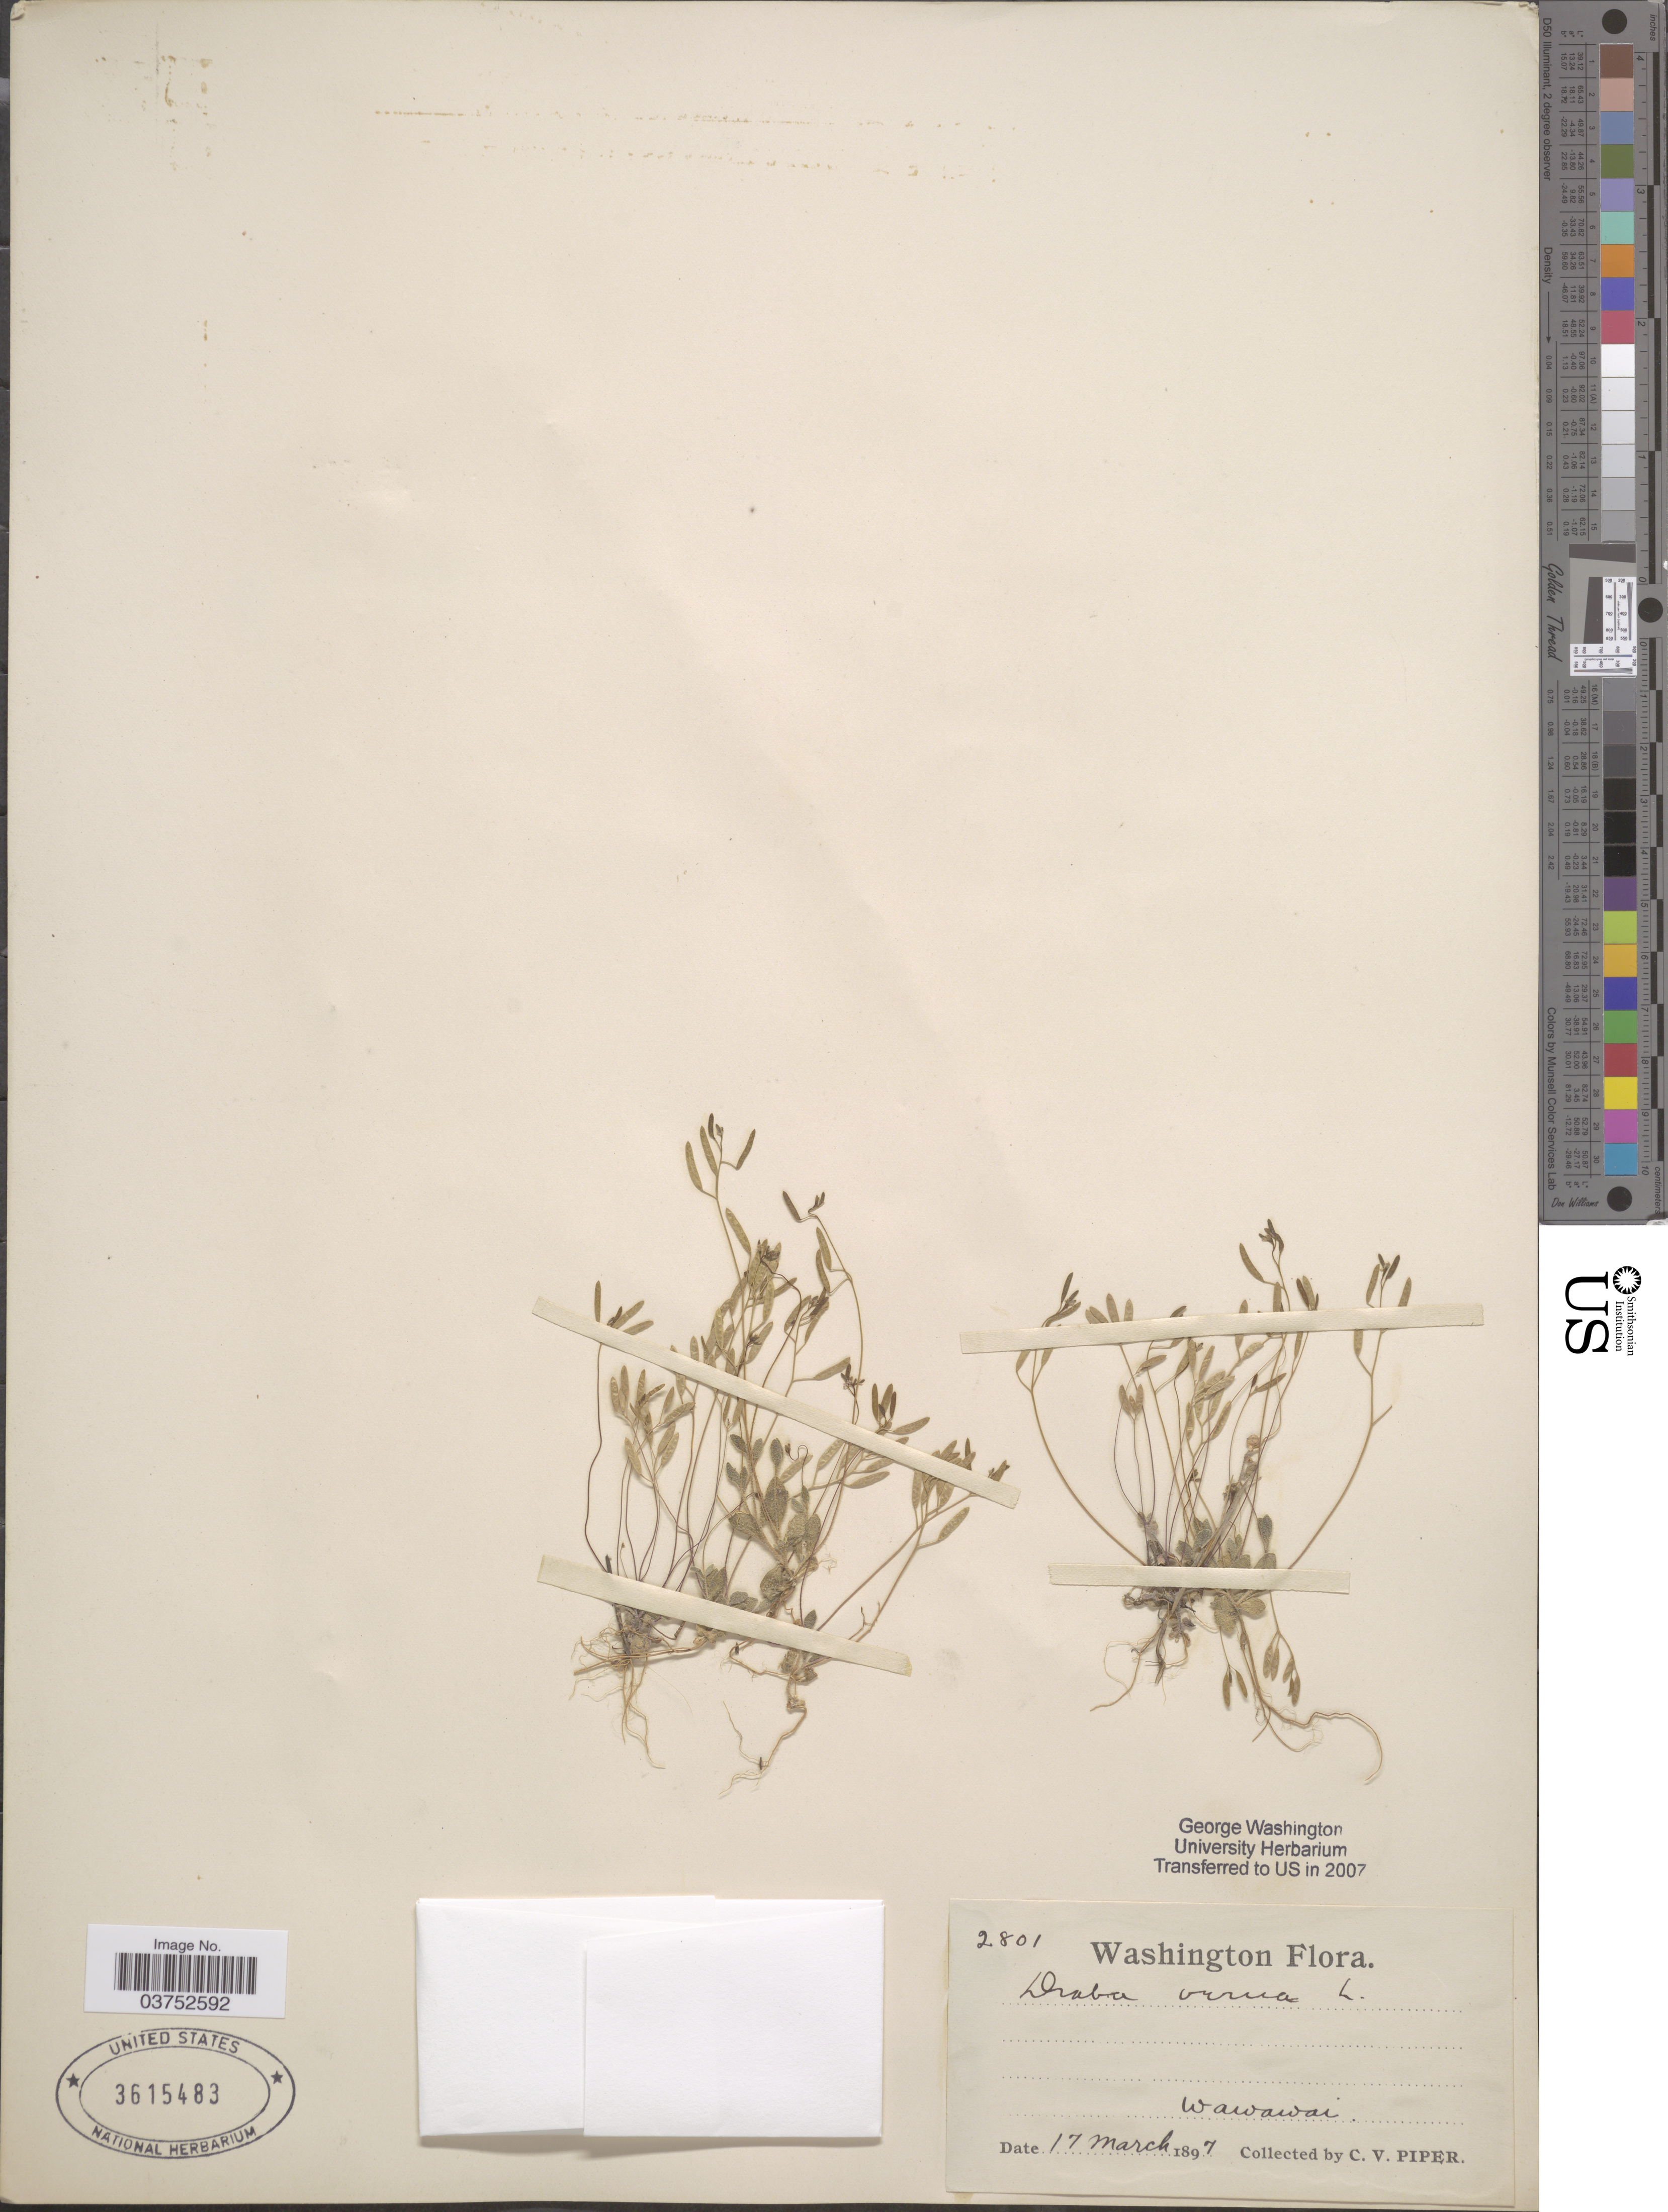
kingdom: Plantae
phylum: Tracheophyta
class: Magnoliopsida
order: Brassicales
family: Brassicaceae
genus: Draba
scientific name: Draba verna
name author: L.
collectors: C. V. Piper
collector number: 2801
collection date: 1897-03-17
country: United States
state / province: Washington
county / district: Whitman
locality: Wawawai.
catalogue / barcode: US 3615483